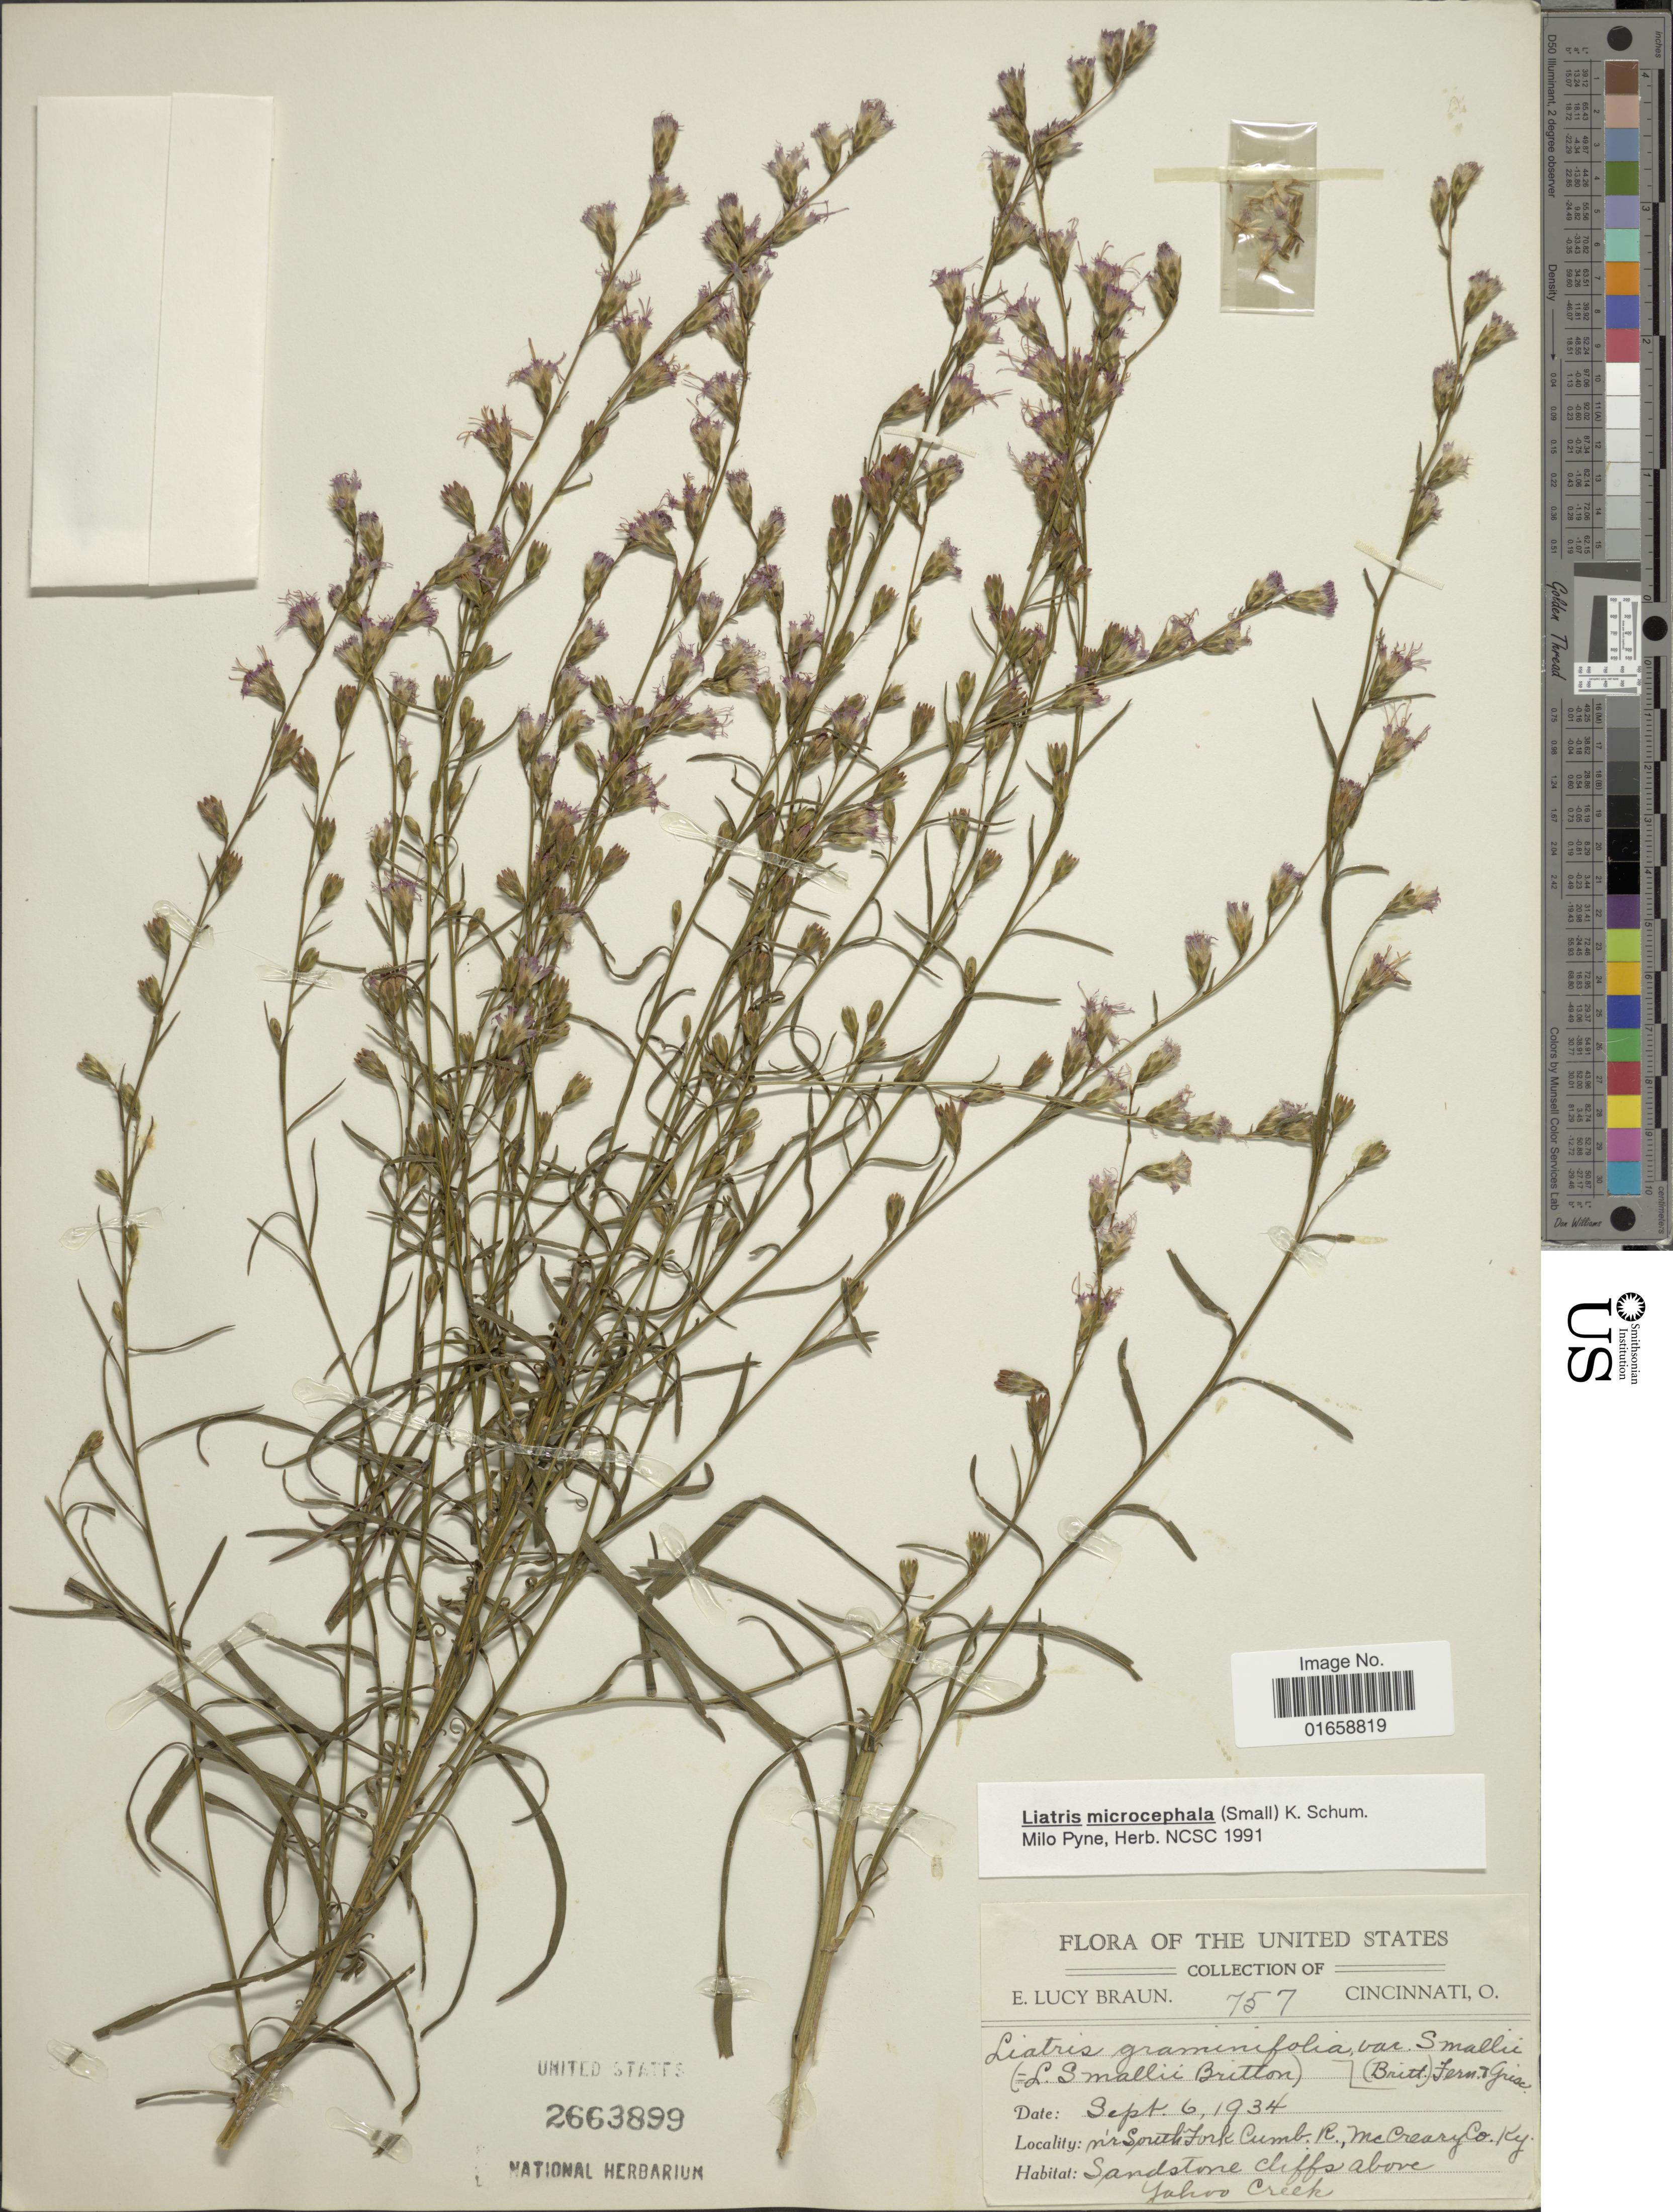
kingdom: Plantae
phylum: Tracheophyta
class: Magnoliopsida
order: Asterales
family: Asteraceae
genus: Liatris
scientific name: Liatris microcephala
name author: (Small) K. Schum.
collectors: E. L. Braun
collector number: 757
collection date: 1934-09-06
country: United States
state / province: Kentucky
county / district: Mccreary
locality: Near South Fork Cumb. R., Sandstone cliffs above Yahoo Creek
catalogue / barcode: US 2663899